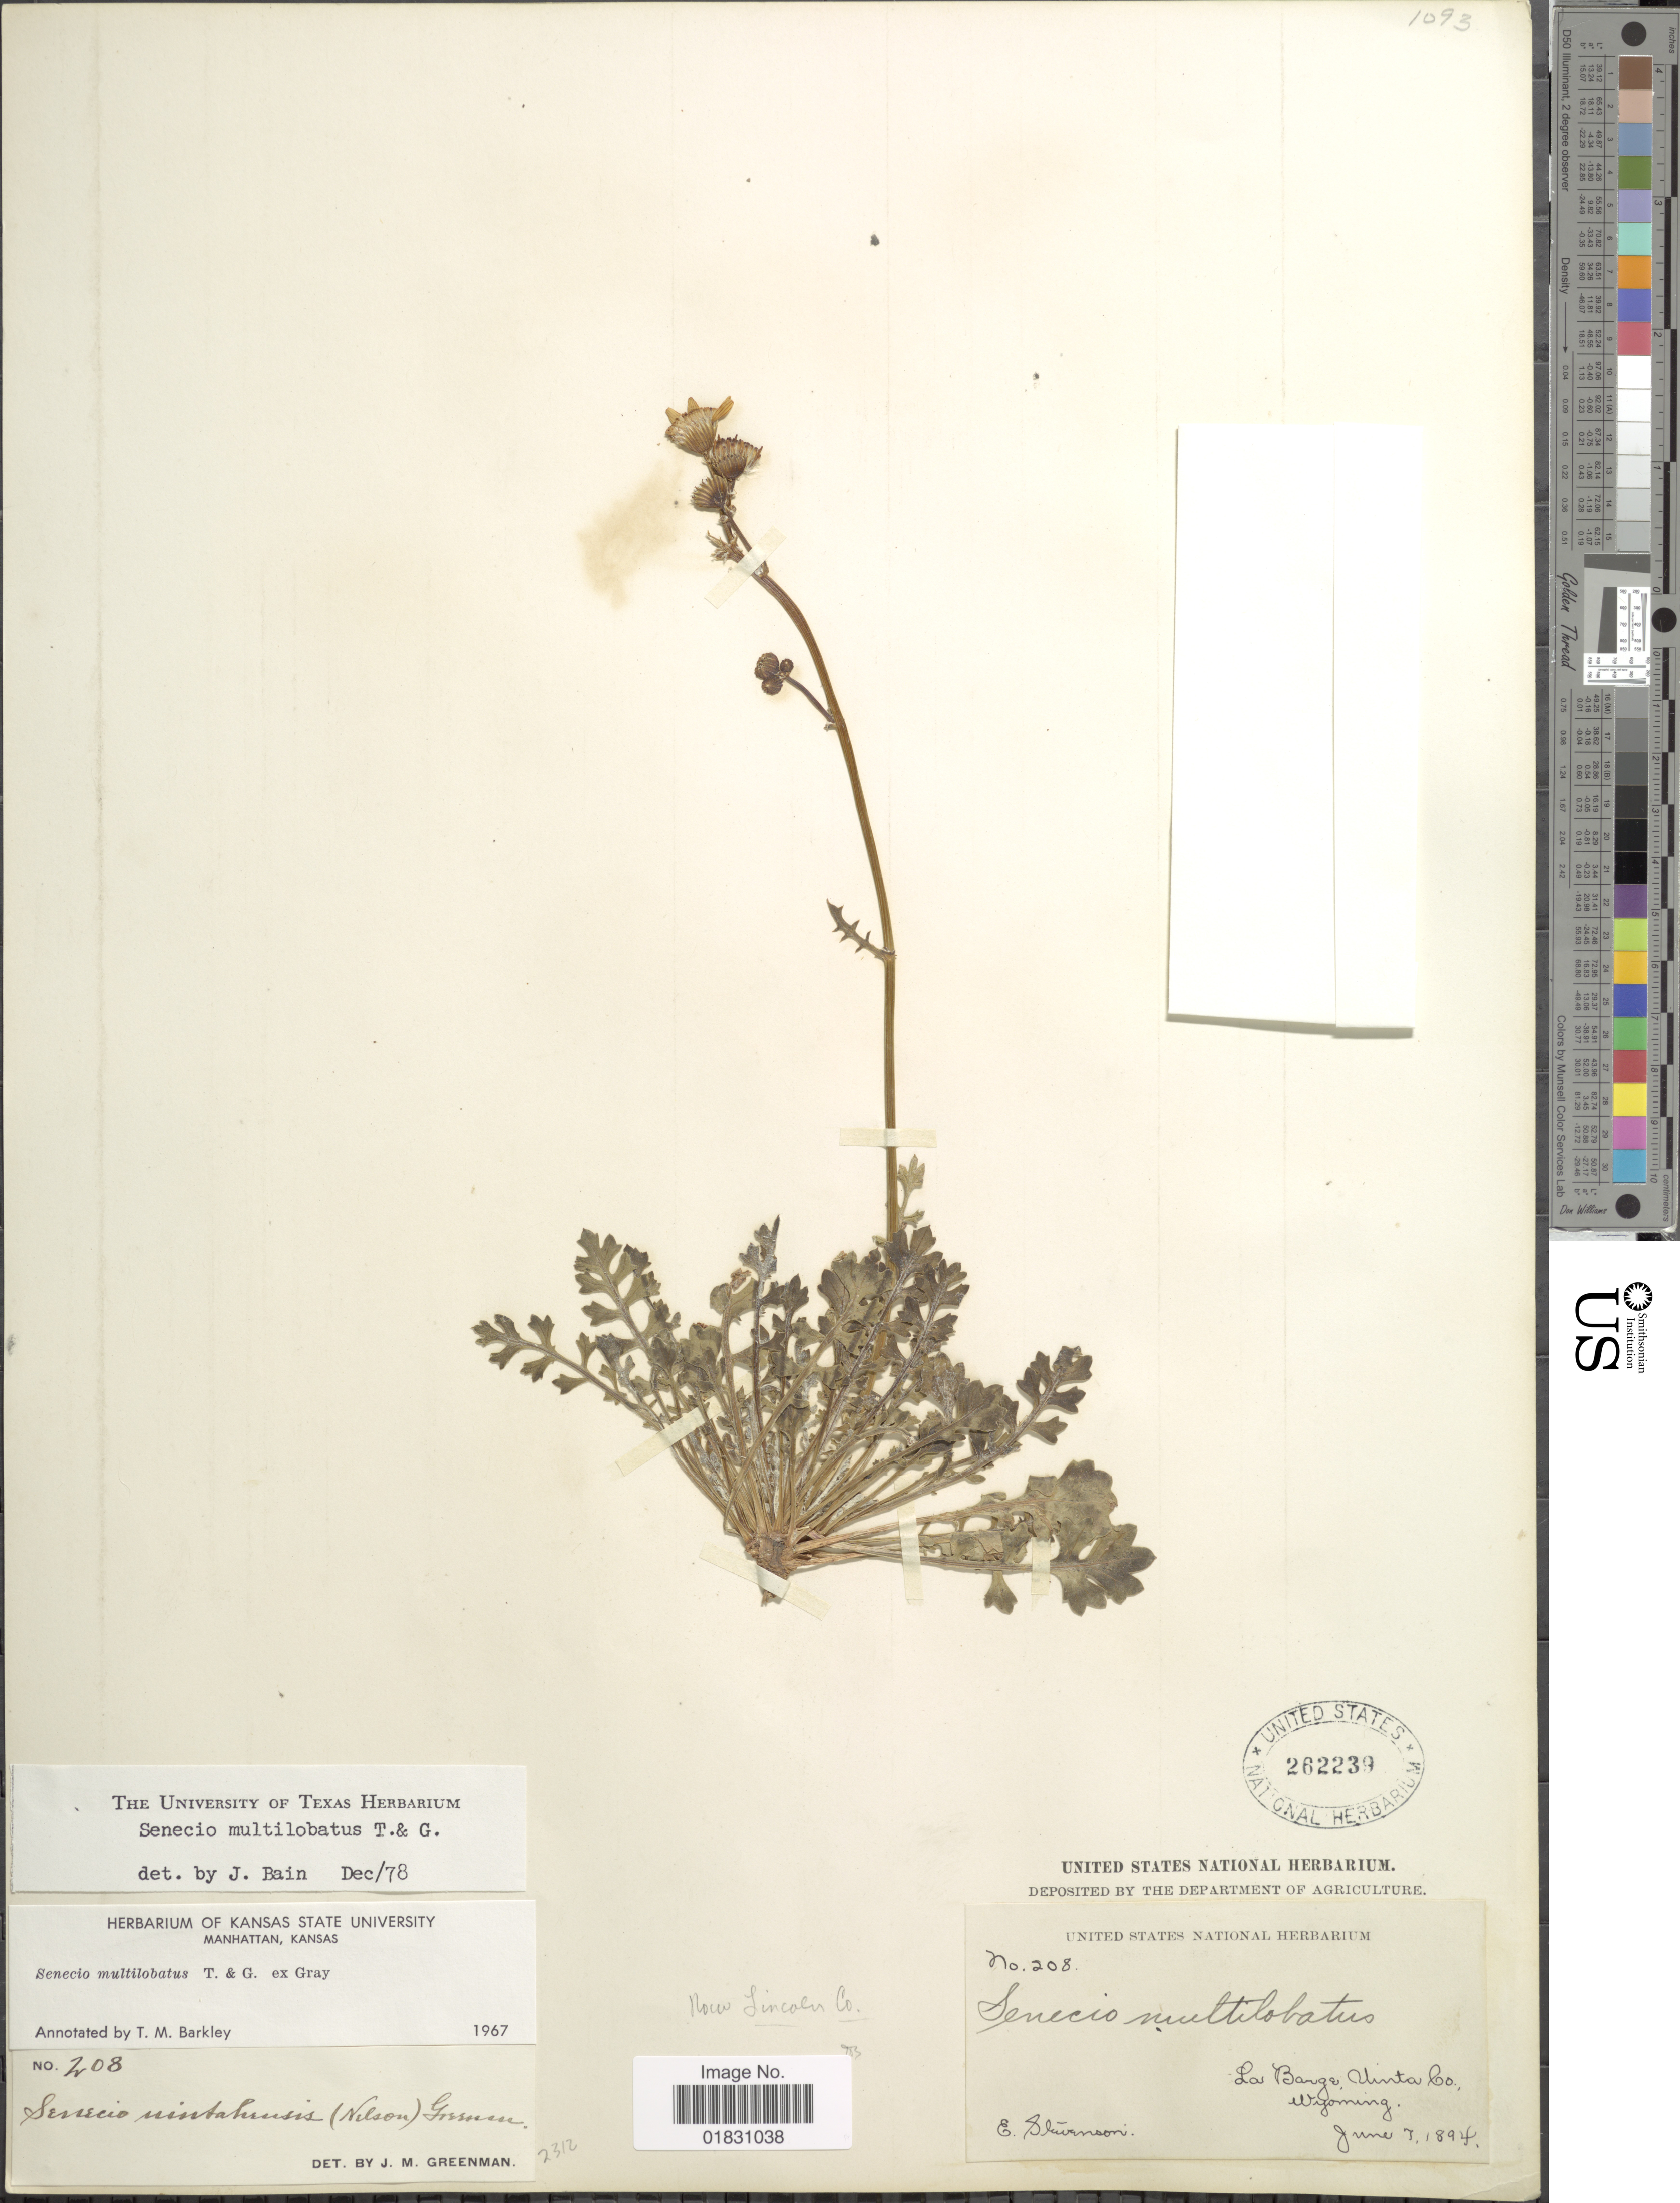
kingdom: Plantae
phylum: Tracheophyta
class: Magnoliopsida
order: Asterales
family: Asteraceae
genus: Packera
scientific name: Packera multilobata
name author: (Torr. & A. Gray) W.A. Weber & Á. Löve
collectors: E. Stevenson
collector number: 208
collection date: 1894-06-07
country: United States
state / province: Wyoming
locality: La Barga, Uinta Co., Wyoming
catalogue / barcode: US 262239